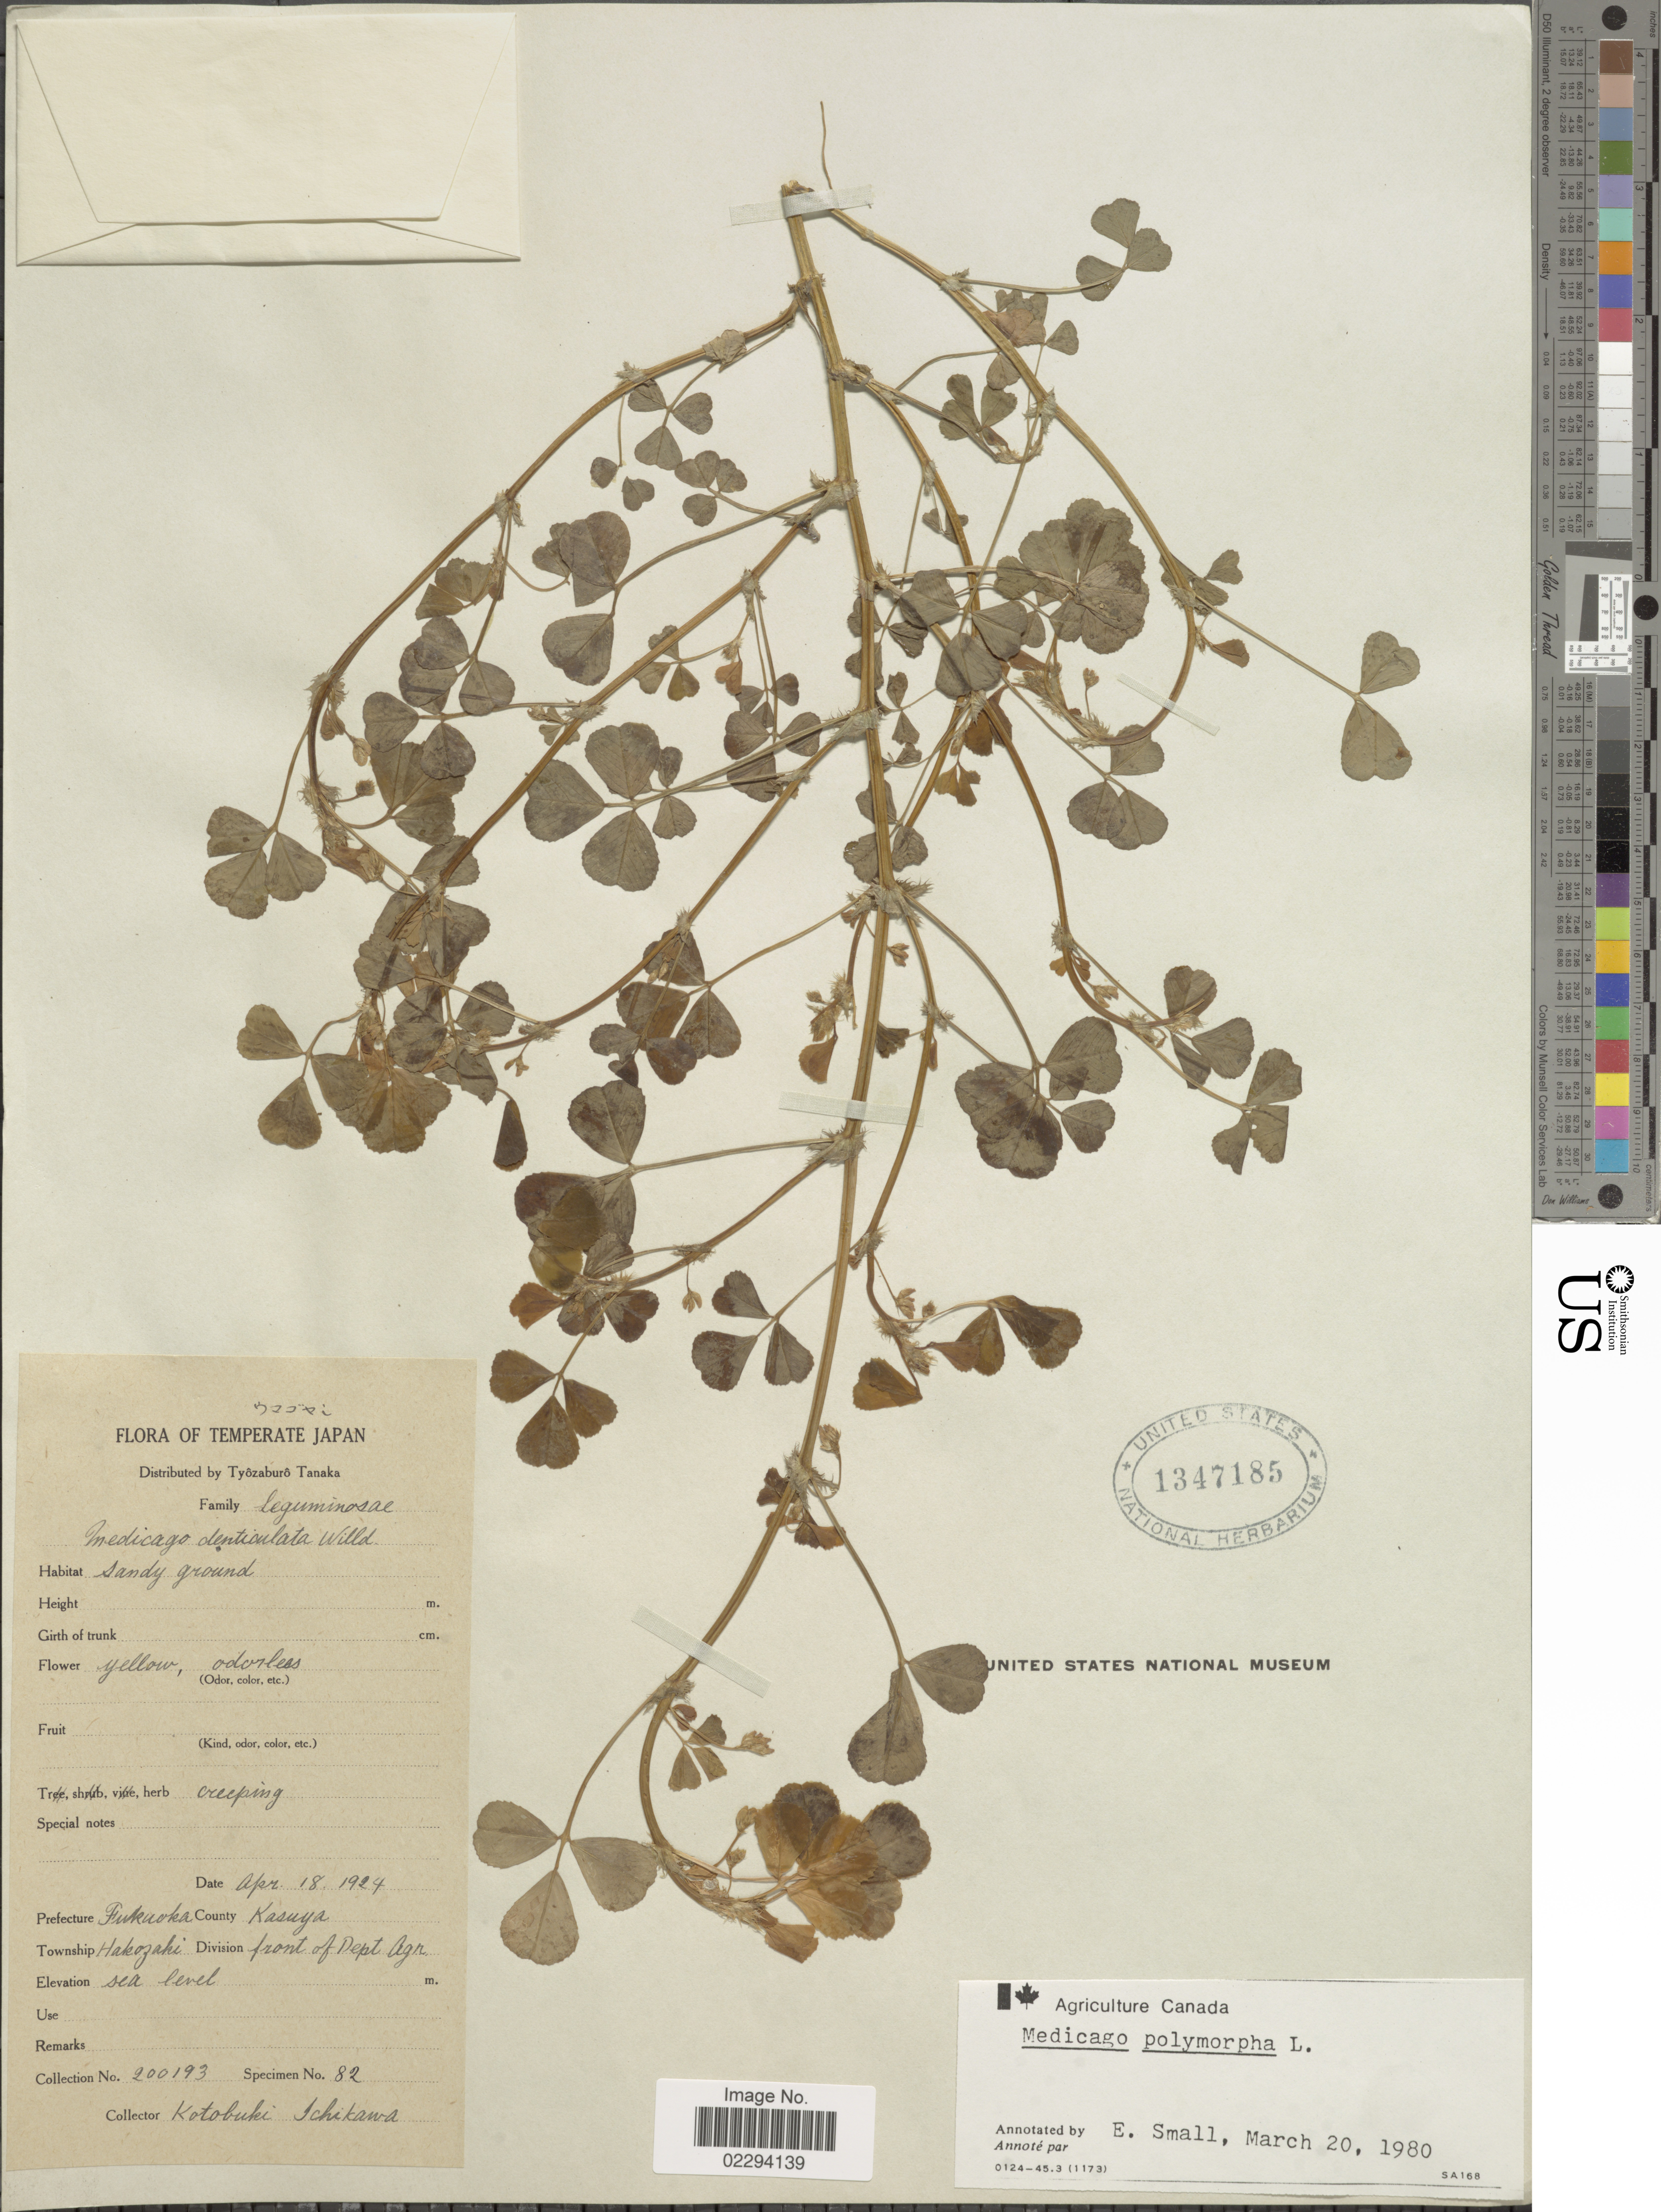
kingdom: Plantae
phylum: Tracheophyta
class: Magnoliopsida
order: Fabales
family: Fabaceae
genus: Medicago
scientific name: Medicago polymorpha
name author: L.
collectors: K. Schikawa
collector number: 200193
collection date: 1924-04-18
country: Japan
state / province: Hukuoka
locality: Prefecture Fukuoka. County Kasuya. Township Hakozaki. Division front of Dept Agr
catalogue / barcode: US 1347185